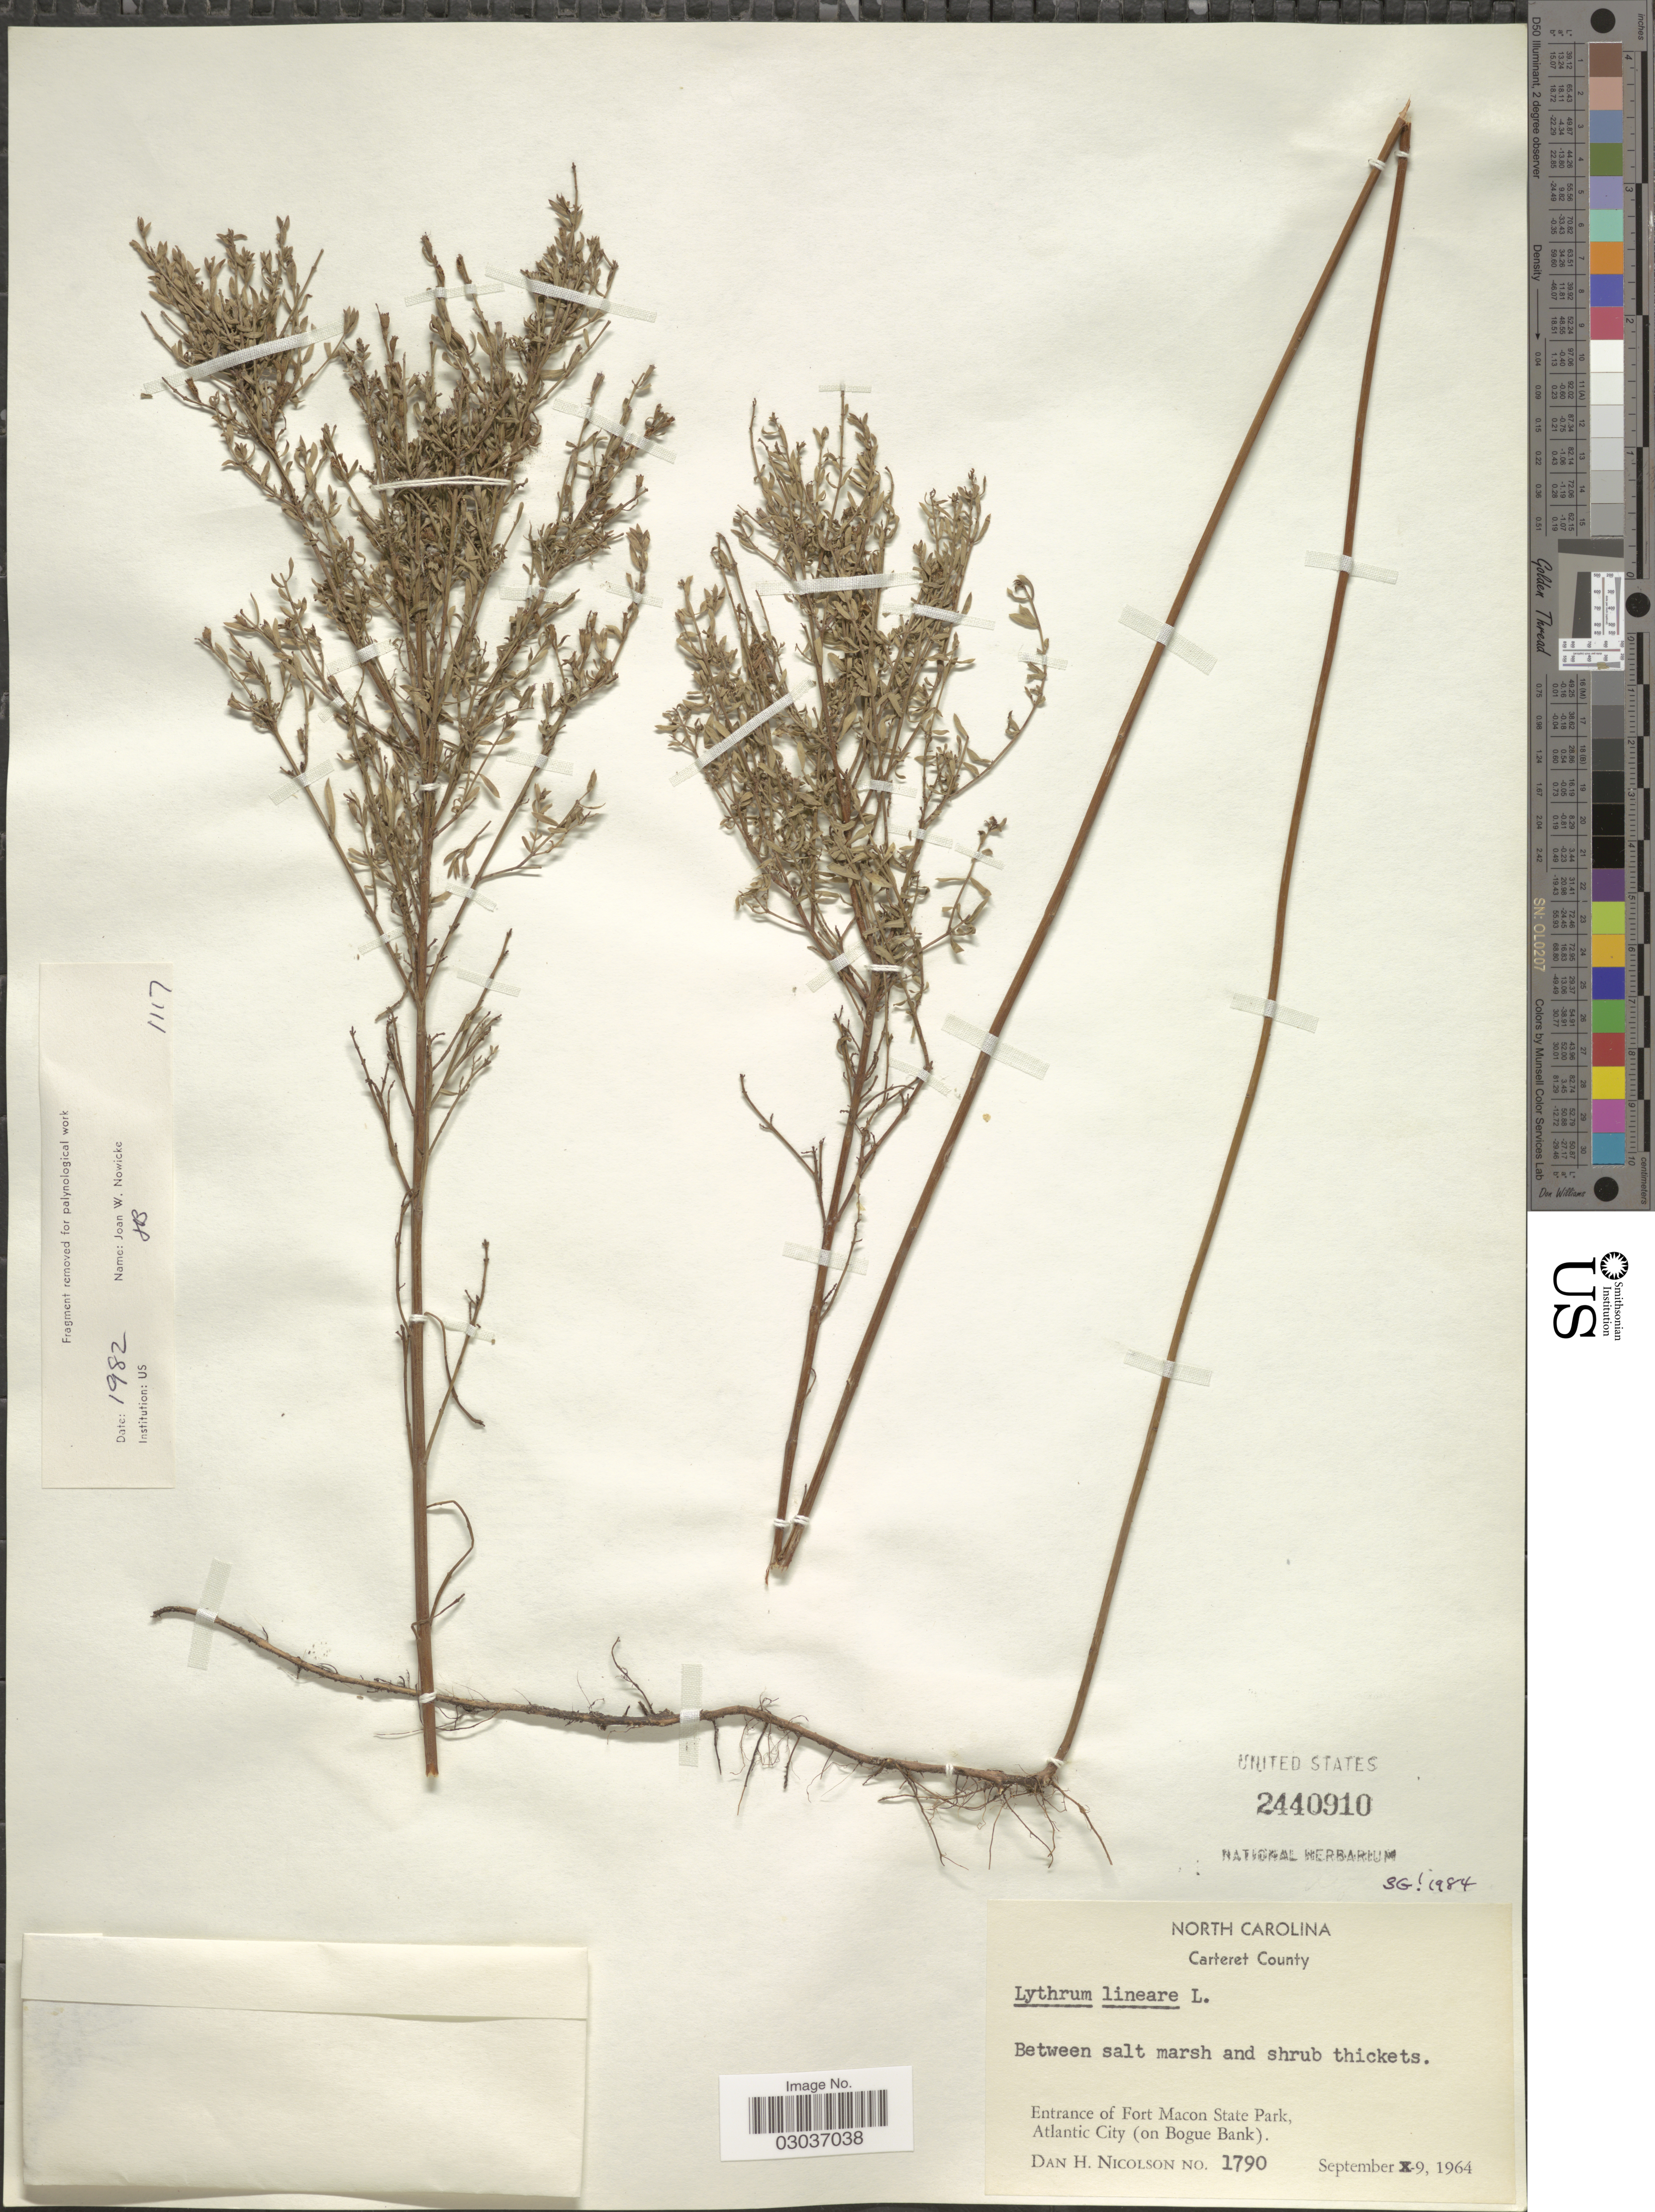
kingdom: Plantae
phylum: Tracheophyta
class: Magnoliopsida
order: Myrtales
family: Lythraceae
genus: Lythrum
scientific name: Lythrum lineare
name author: L.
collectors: D. H. Nicolson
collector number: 1790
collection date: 1964-09-09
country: United States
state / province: North Carolina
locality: Carteret County, Entrance of Fort Macon State Park, Atlantic City (on Bogue Bank).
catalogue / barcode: US 2440910